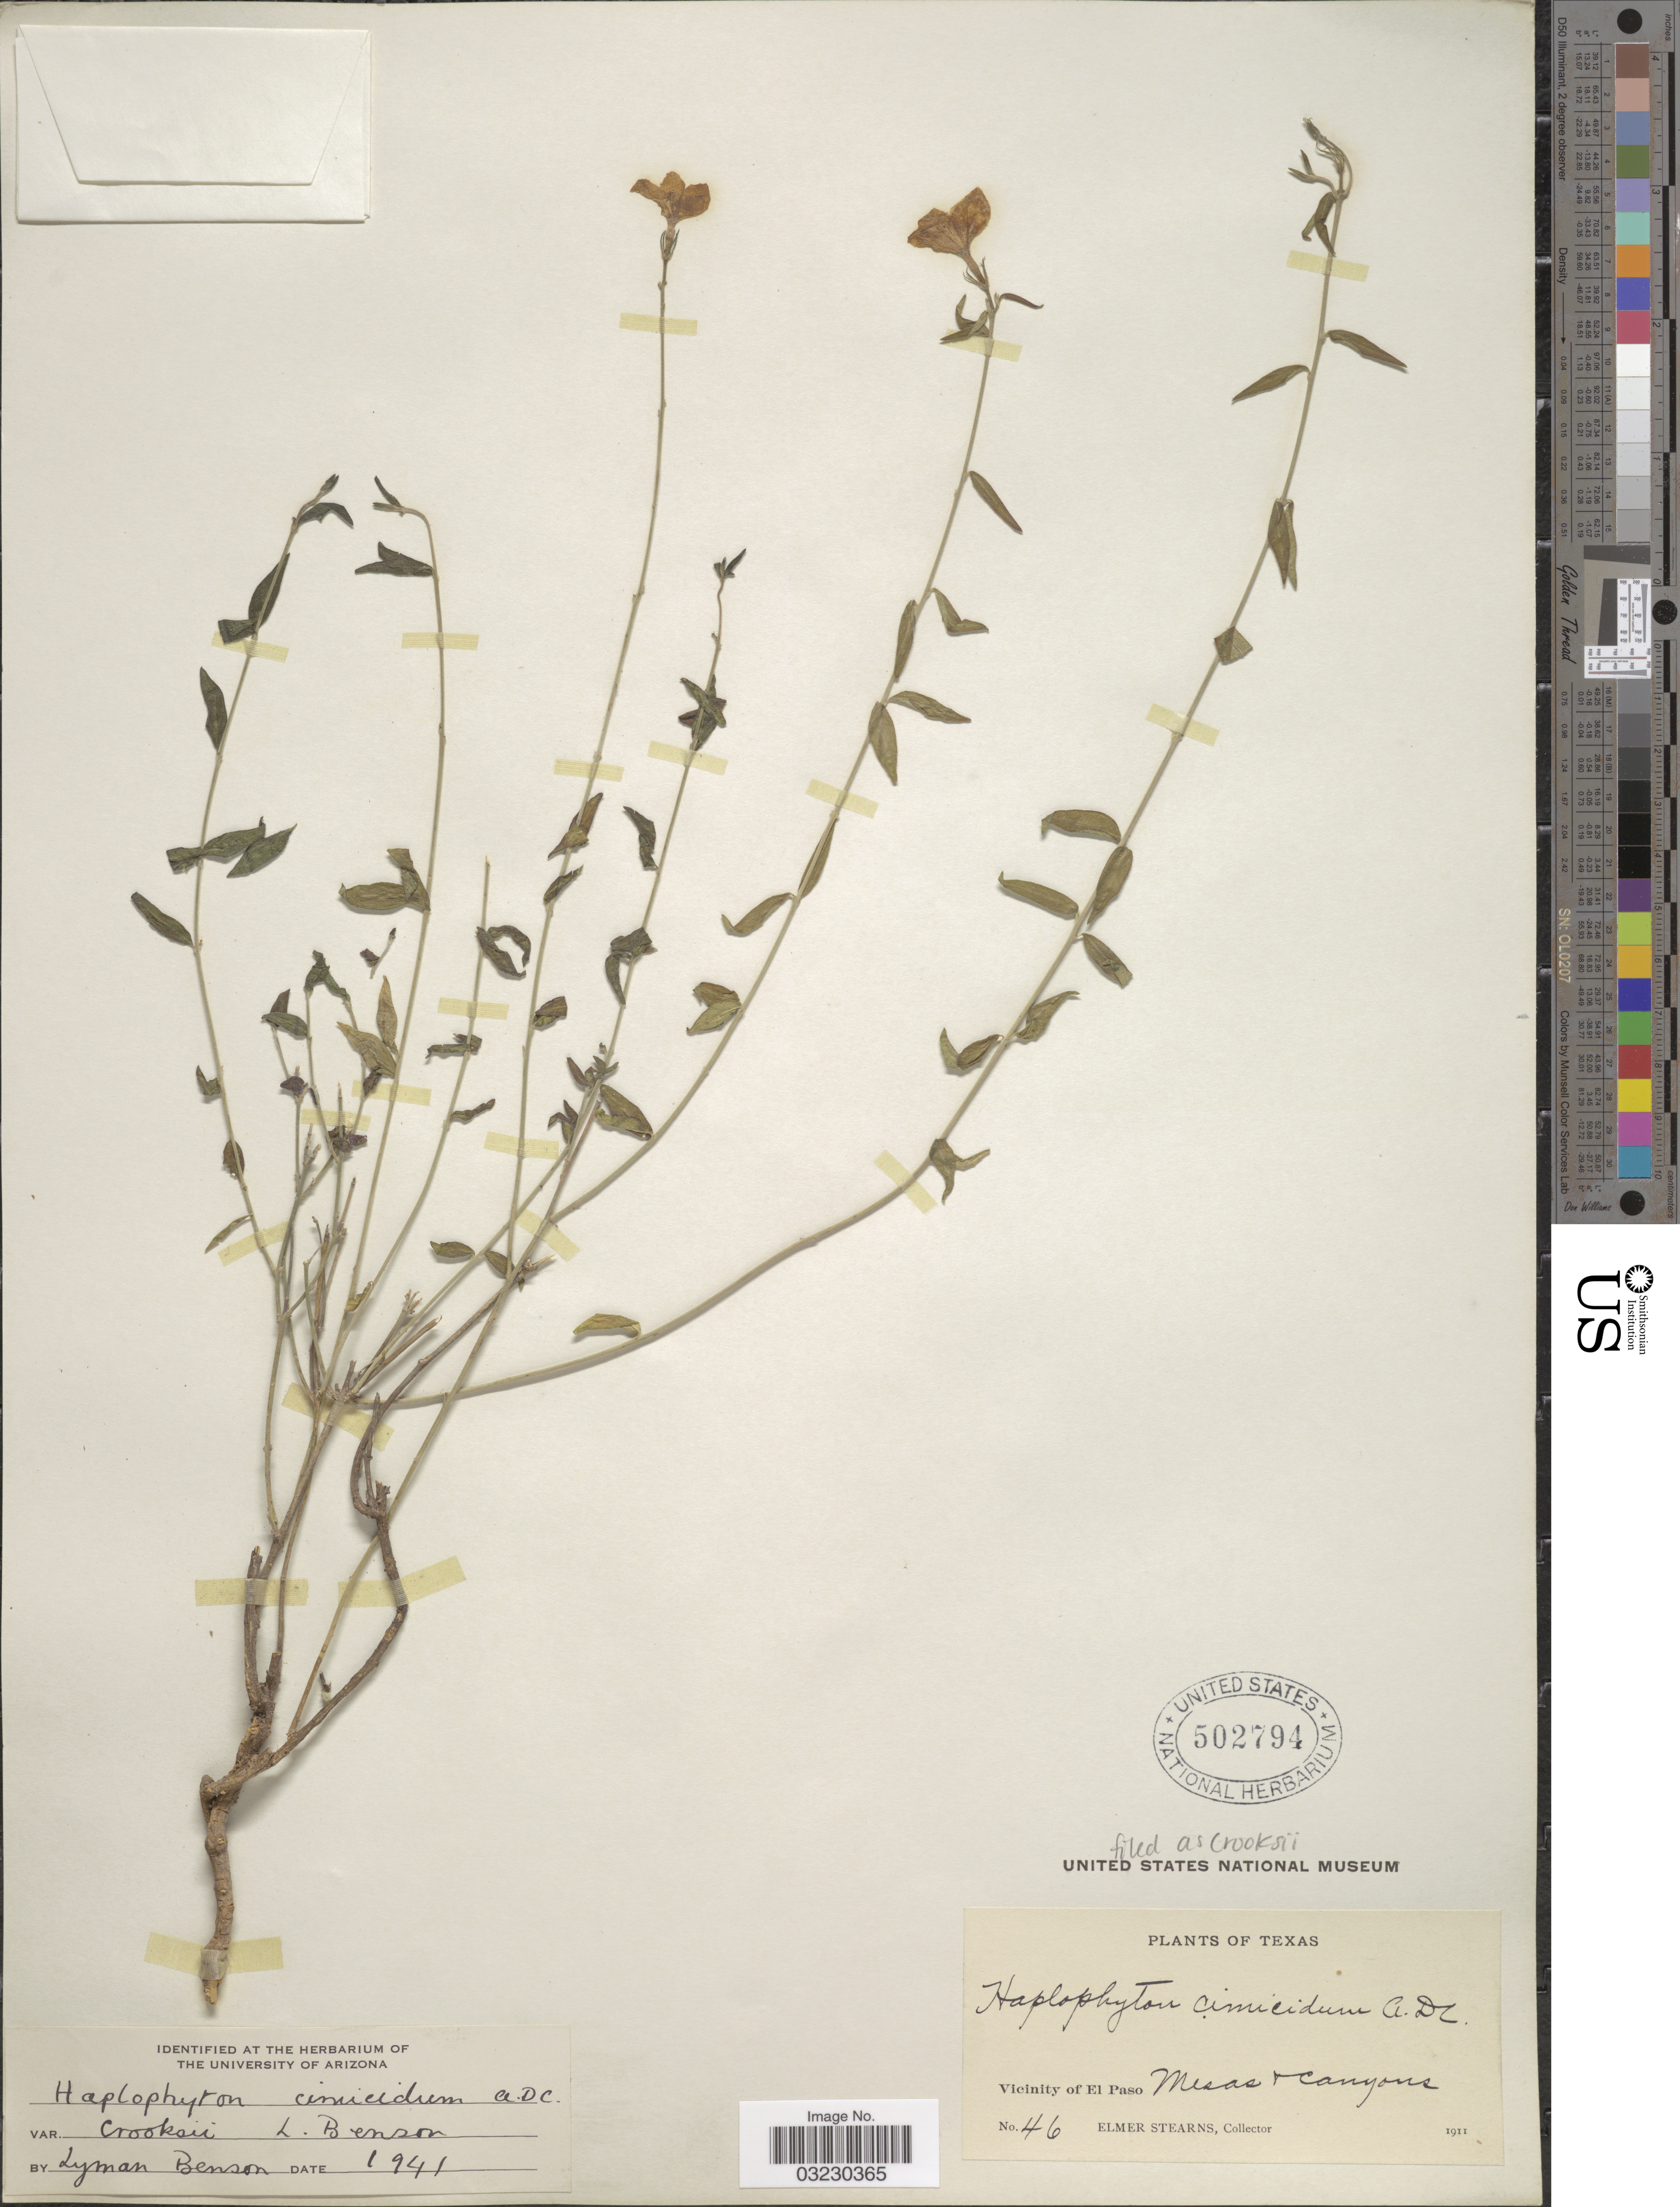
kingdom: Plantae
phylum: Tracheophyta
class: Magnoliopsida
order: Gentianales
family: Apocynaceae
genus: Haplophyton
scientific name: Haplophyton crooksii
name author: (L.D. Benson) L.D. Benson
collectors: E. Stearns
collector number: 46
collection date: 1911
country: United States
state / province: Texas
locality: Vicinity of El Paso. Mesas & canyons.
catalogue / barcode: US 502794